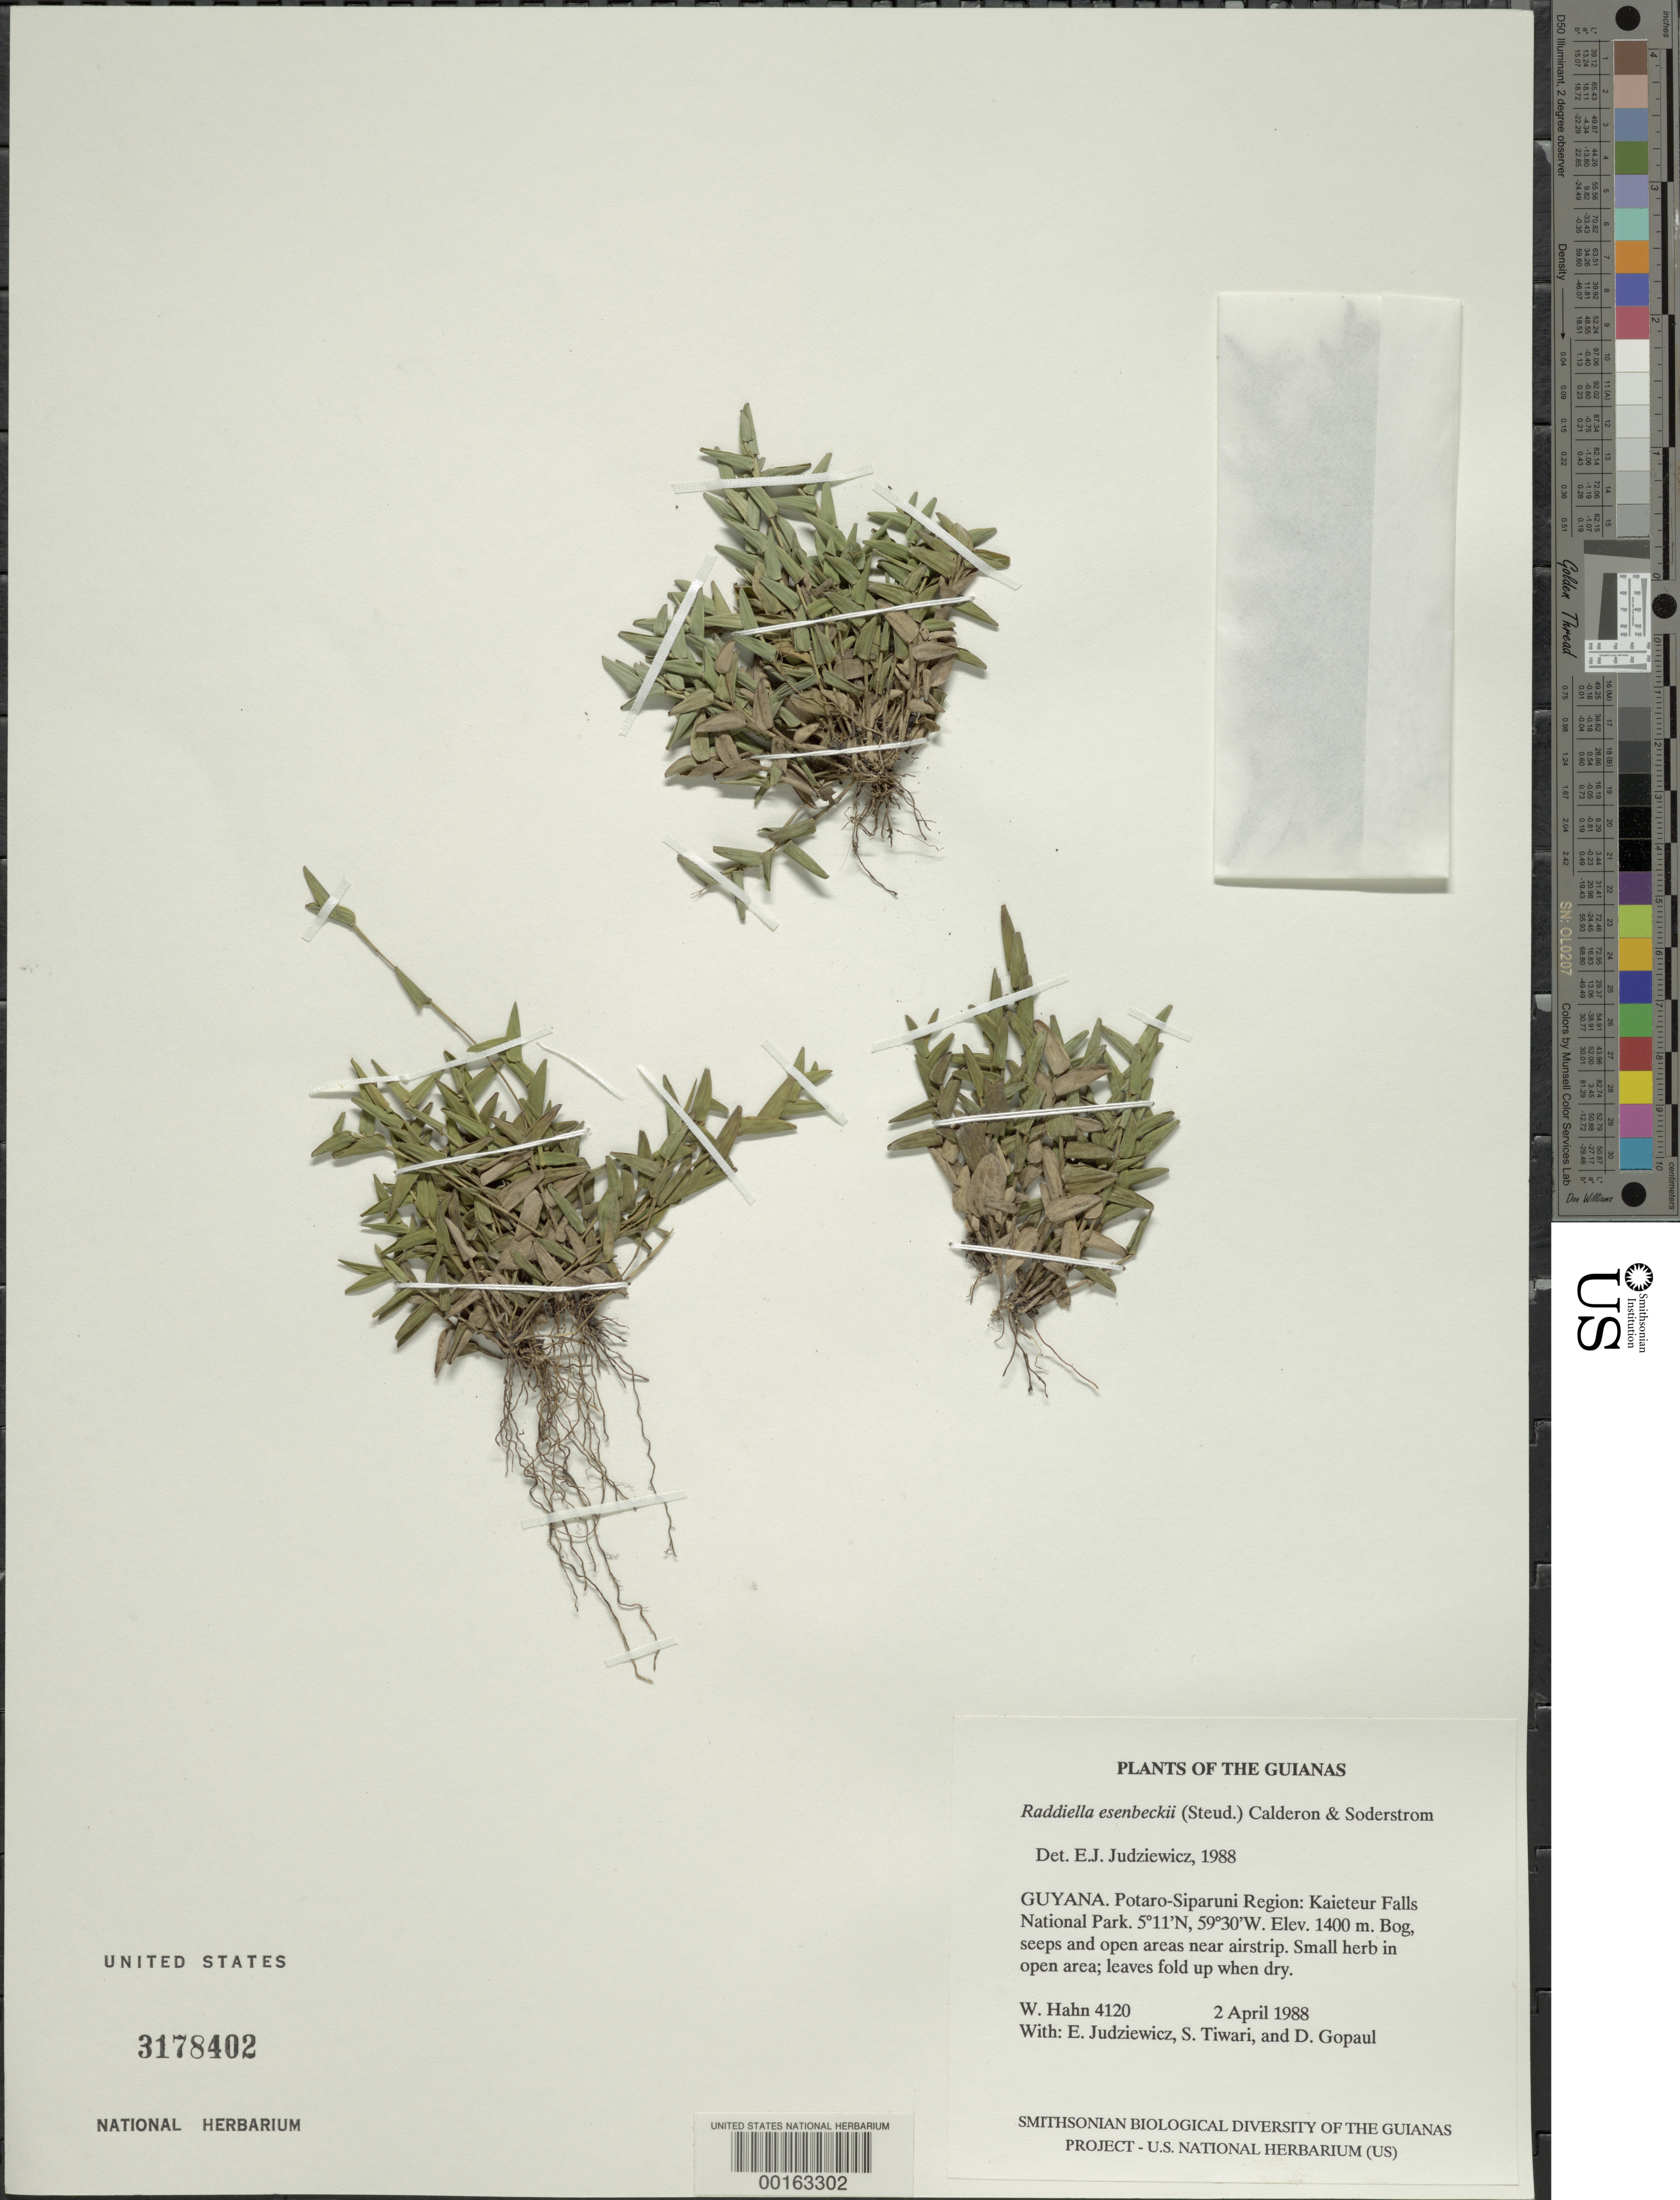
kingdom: Plantae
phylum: Tracheophyta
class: Liliopsida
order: Poales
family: Poaceae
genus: Raddiella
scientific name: Raddiella esenbeckii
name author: (Steud.) C. E. Calderón & Soderstr.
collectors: W. Hahn, E. J. Judziewicz, S. Tiwari & D. Gopaul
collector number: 4120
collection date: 1988-04-02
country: Guyana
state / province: Potaro-Siparuni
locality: Kaieteur Falls National Park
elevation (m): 1400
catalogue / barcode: US 3178402